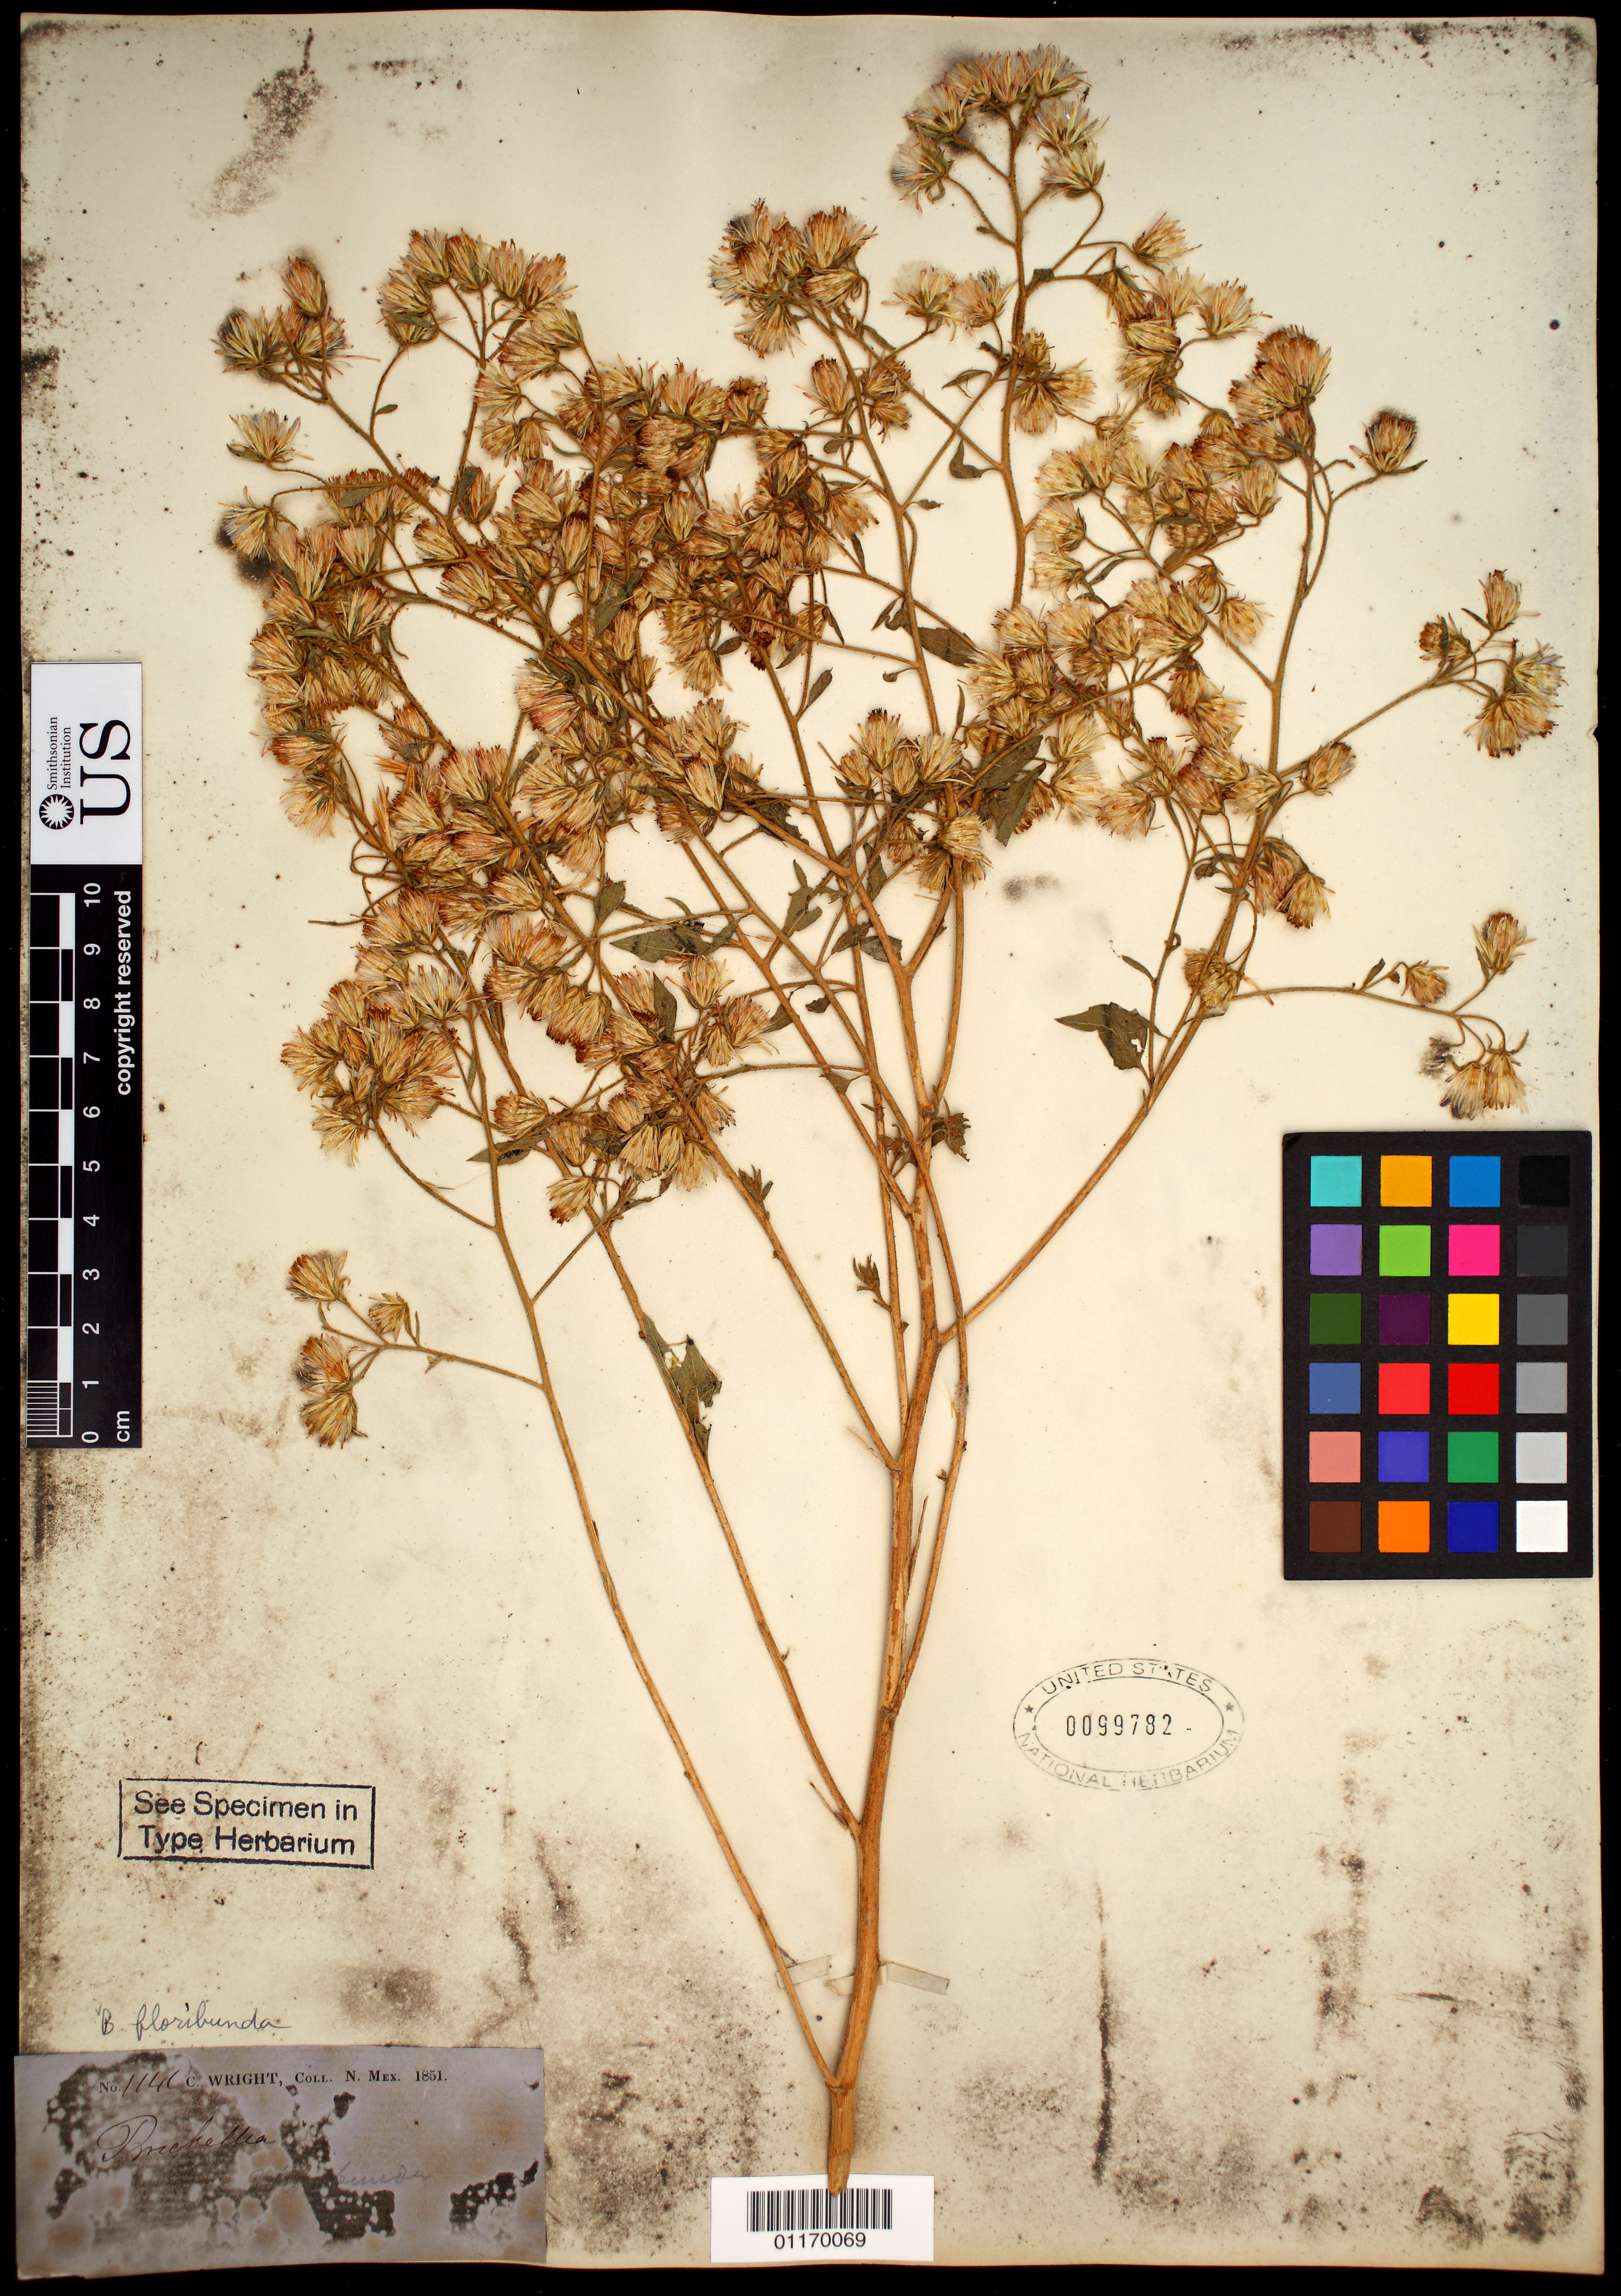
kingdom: Plantae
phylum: Tracheophyta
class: Magnoliopsida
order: Asterales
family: Asteraceae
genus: Brickellia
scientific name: Brickellia floribunda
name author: A. Gray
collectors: C. Wright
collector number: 1141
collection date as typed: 1851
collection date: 1851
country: United States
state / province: New Mexico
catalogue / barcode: US 99782